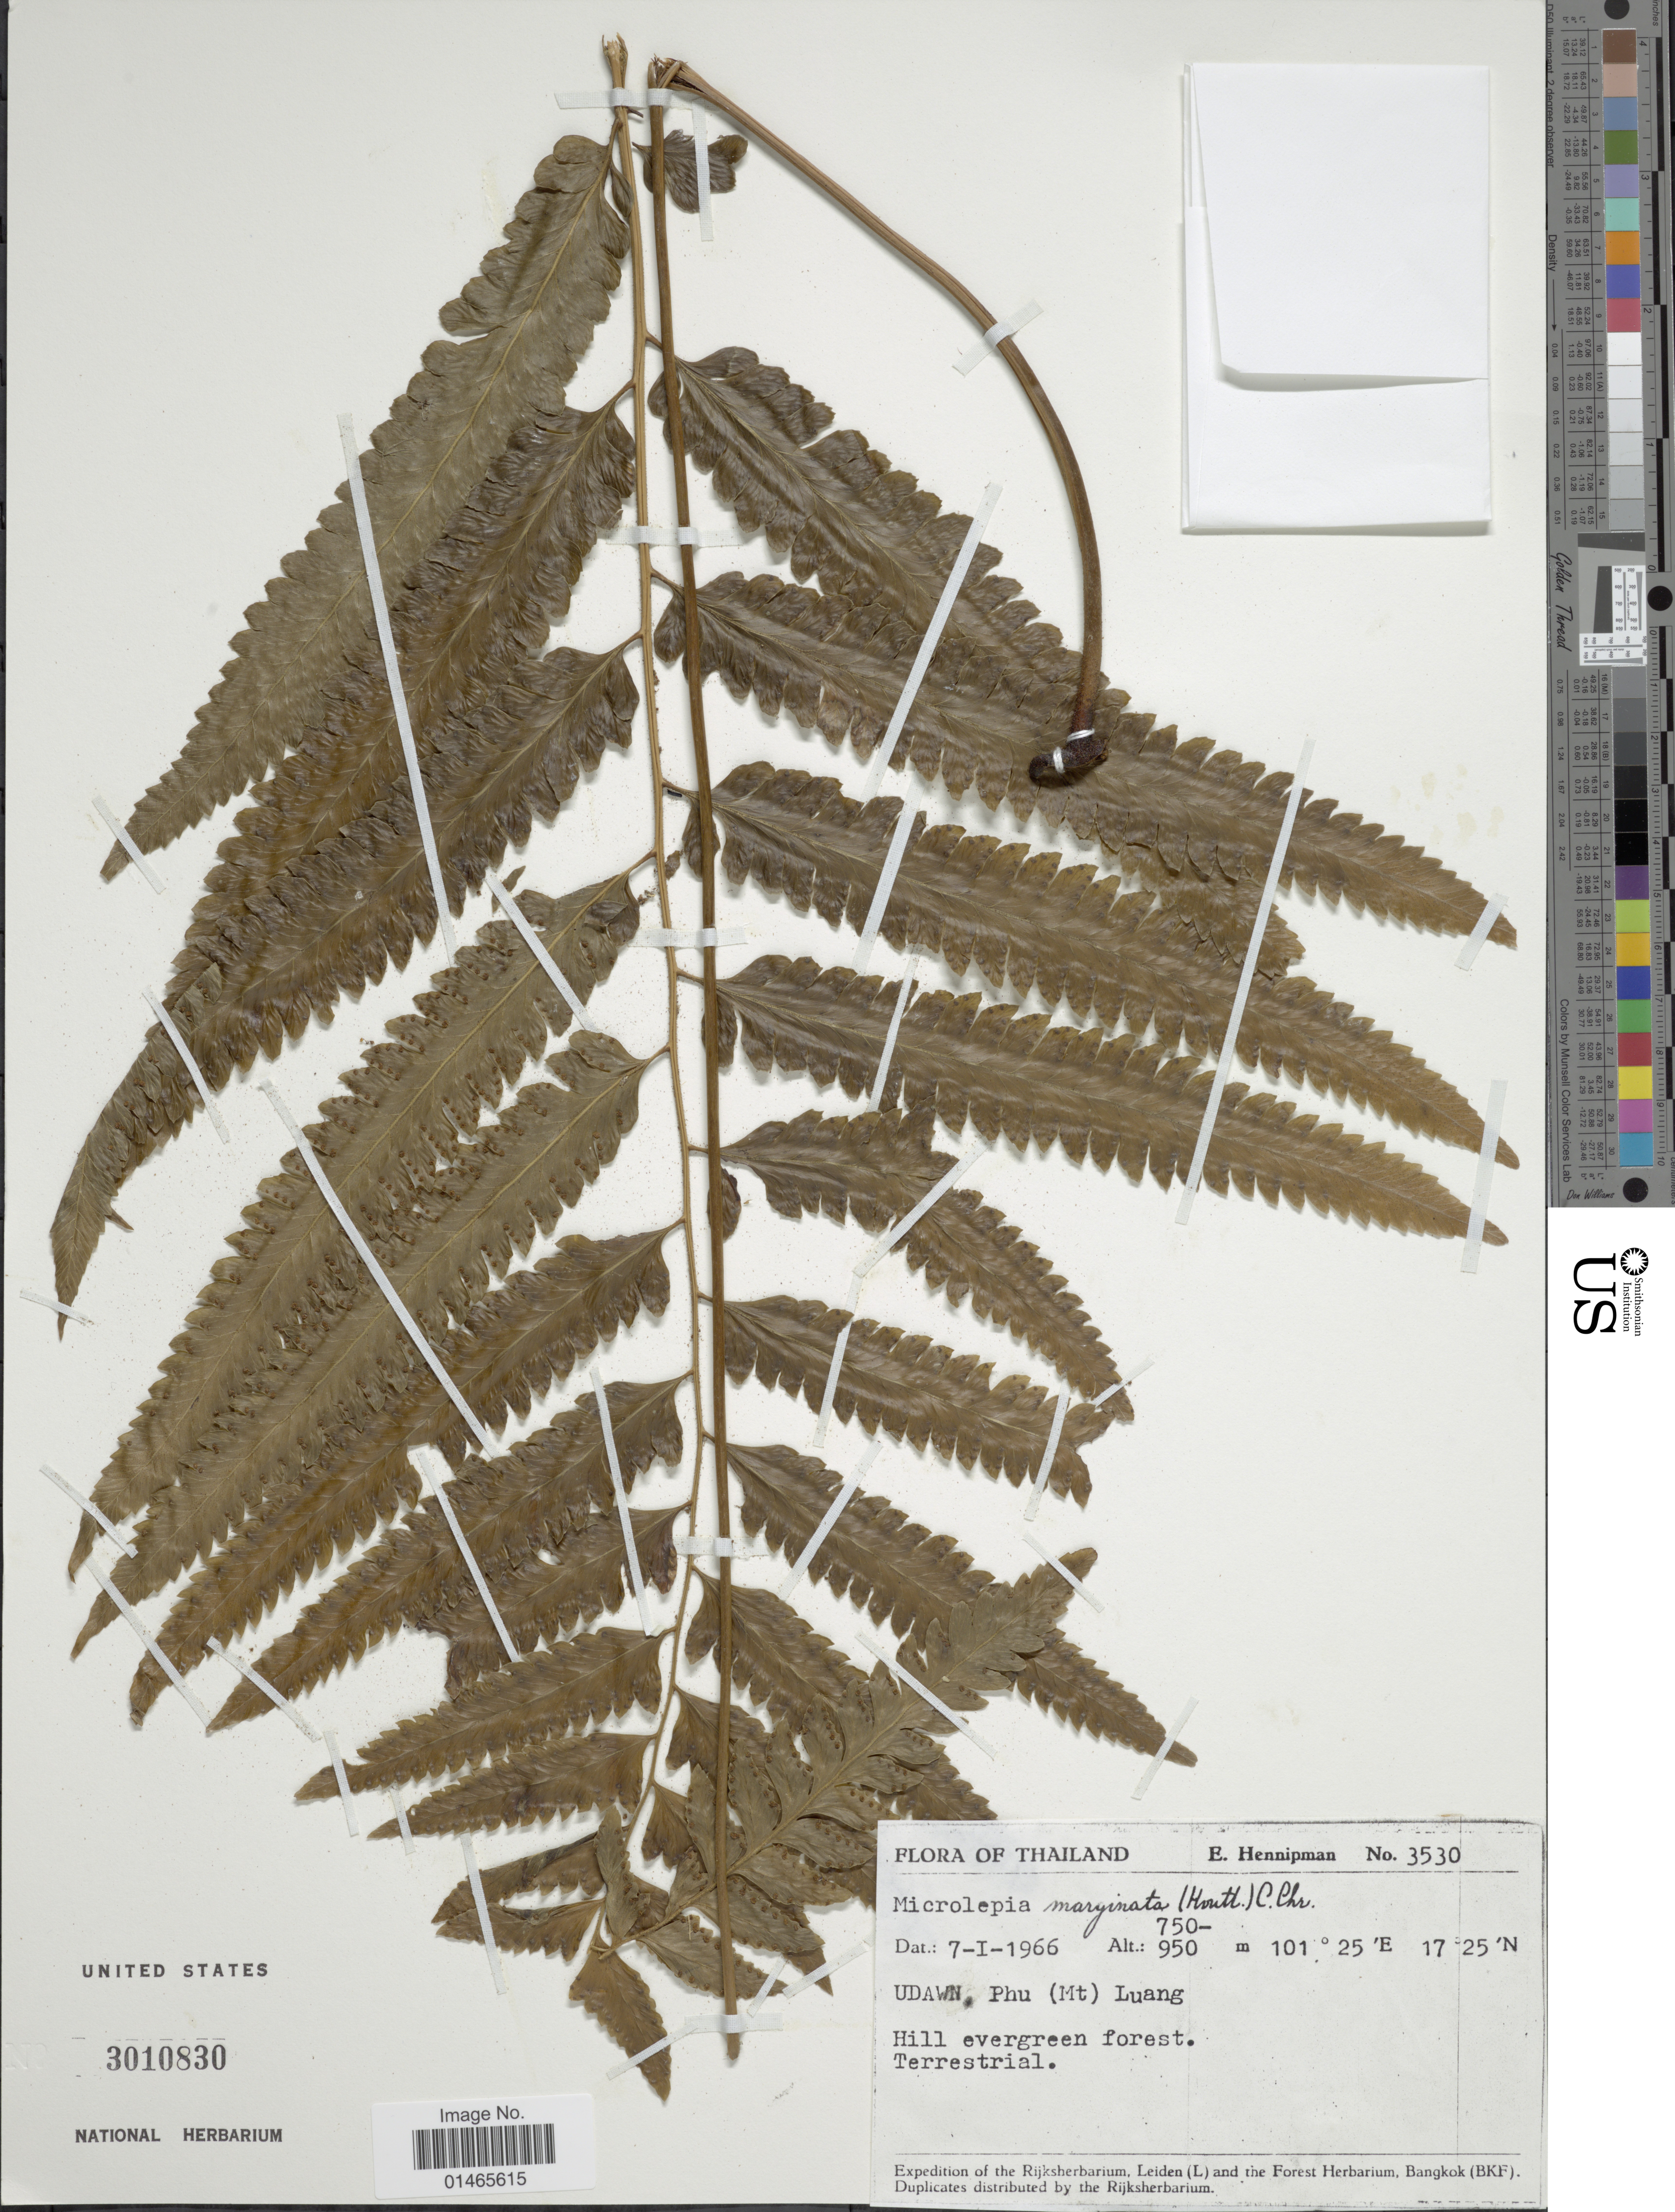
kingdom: Plantae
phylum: Tracheophyta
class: Polypodiopsida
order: Polypodiales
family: Dennstaedtiaceae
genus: Microlepia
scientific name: Microlepia marginata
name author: (Houtt.) C. Chr.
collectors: E. Hennipman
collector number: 3530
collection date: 1966-01-07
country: Thailand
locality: Udawn, Phu (Mt) Luang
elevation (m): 750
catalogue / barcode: US 3010830